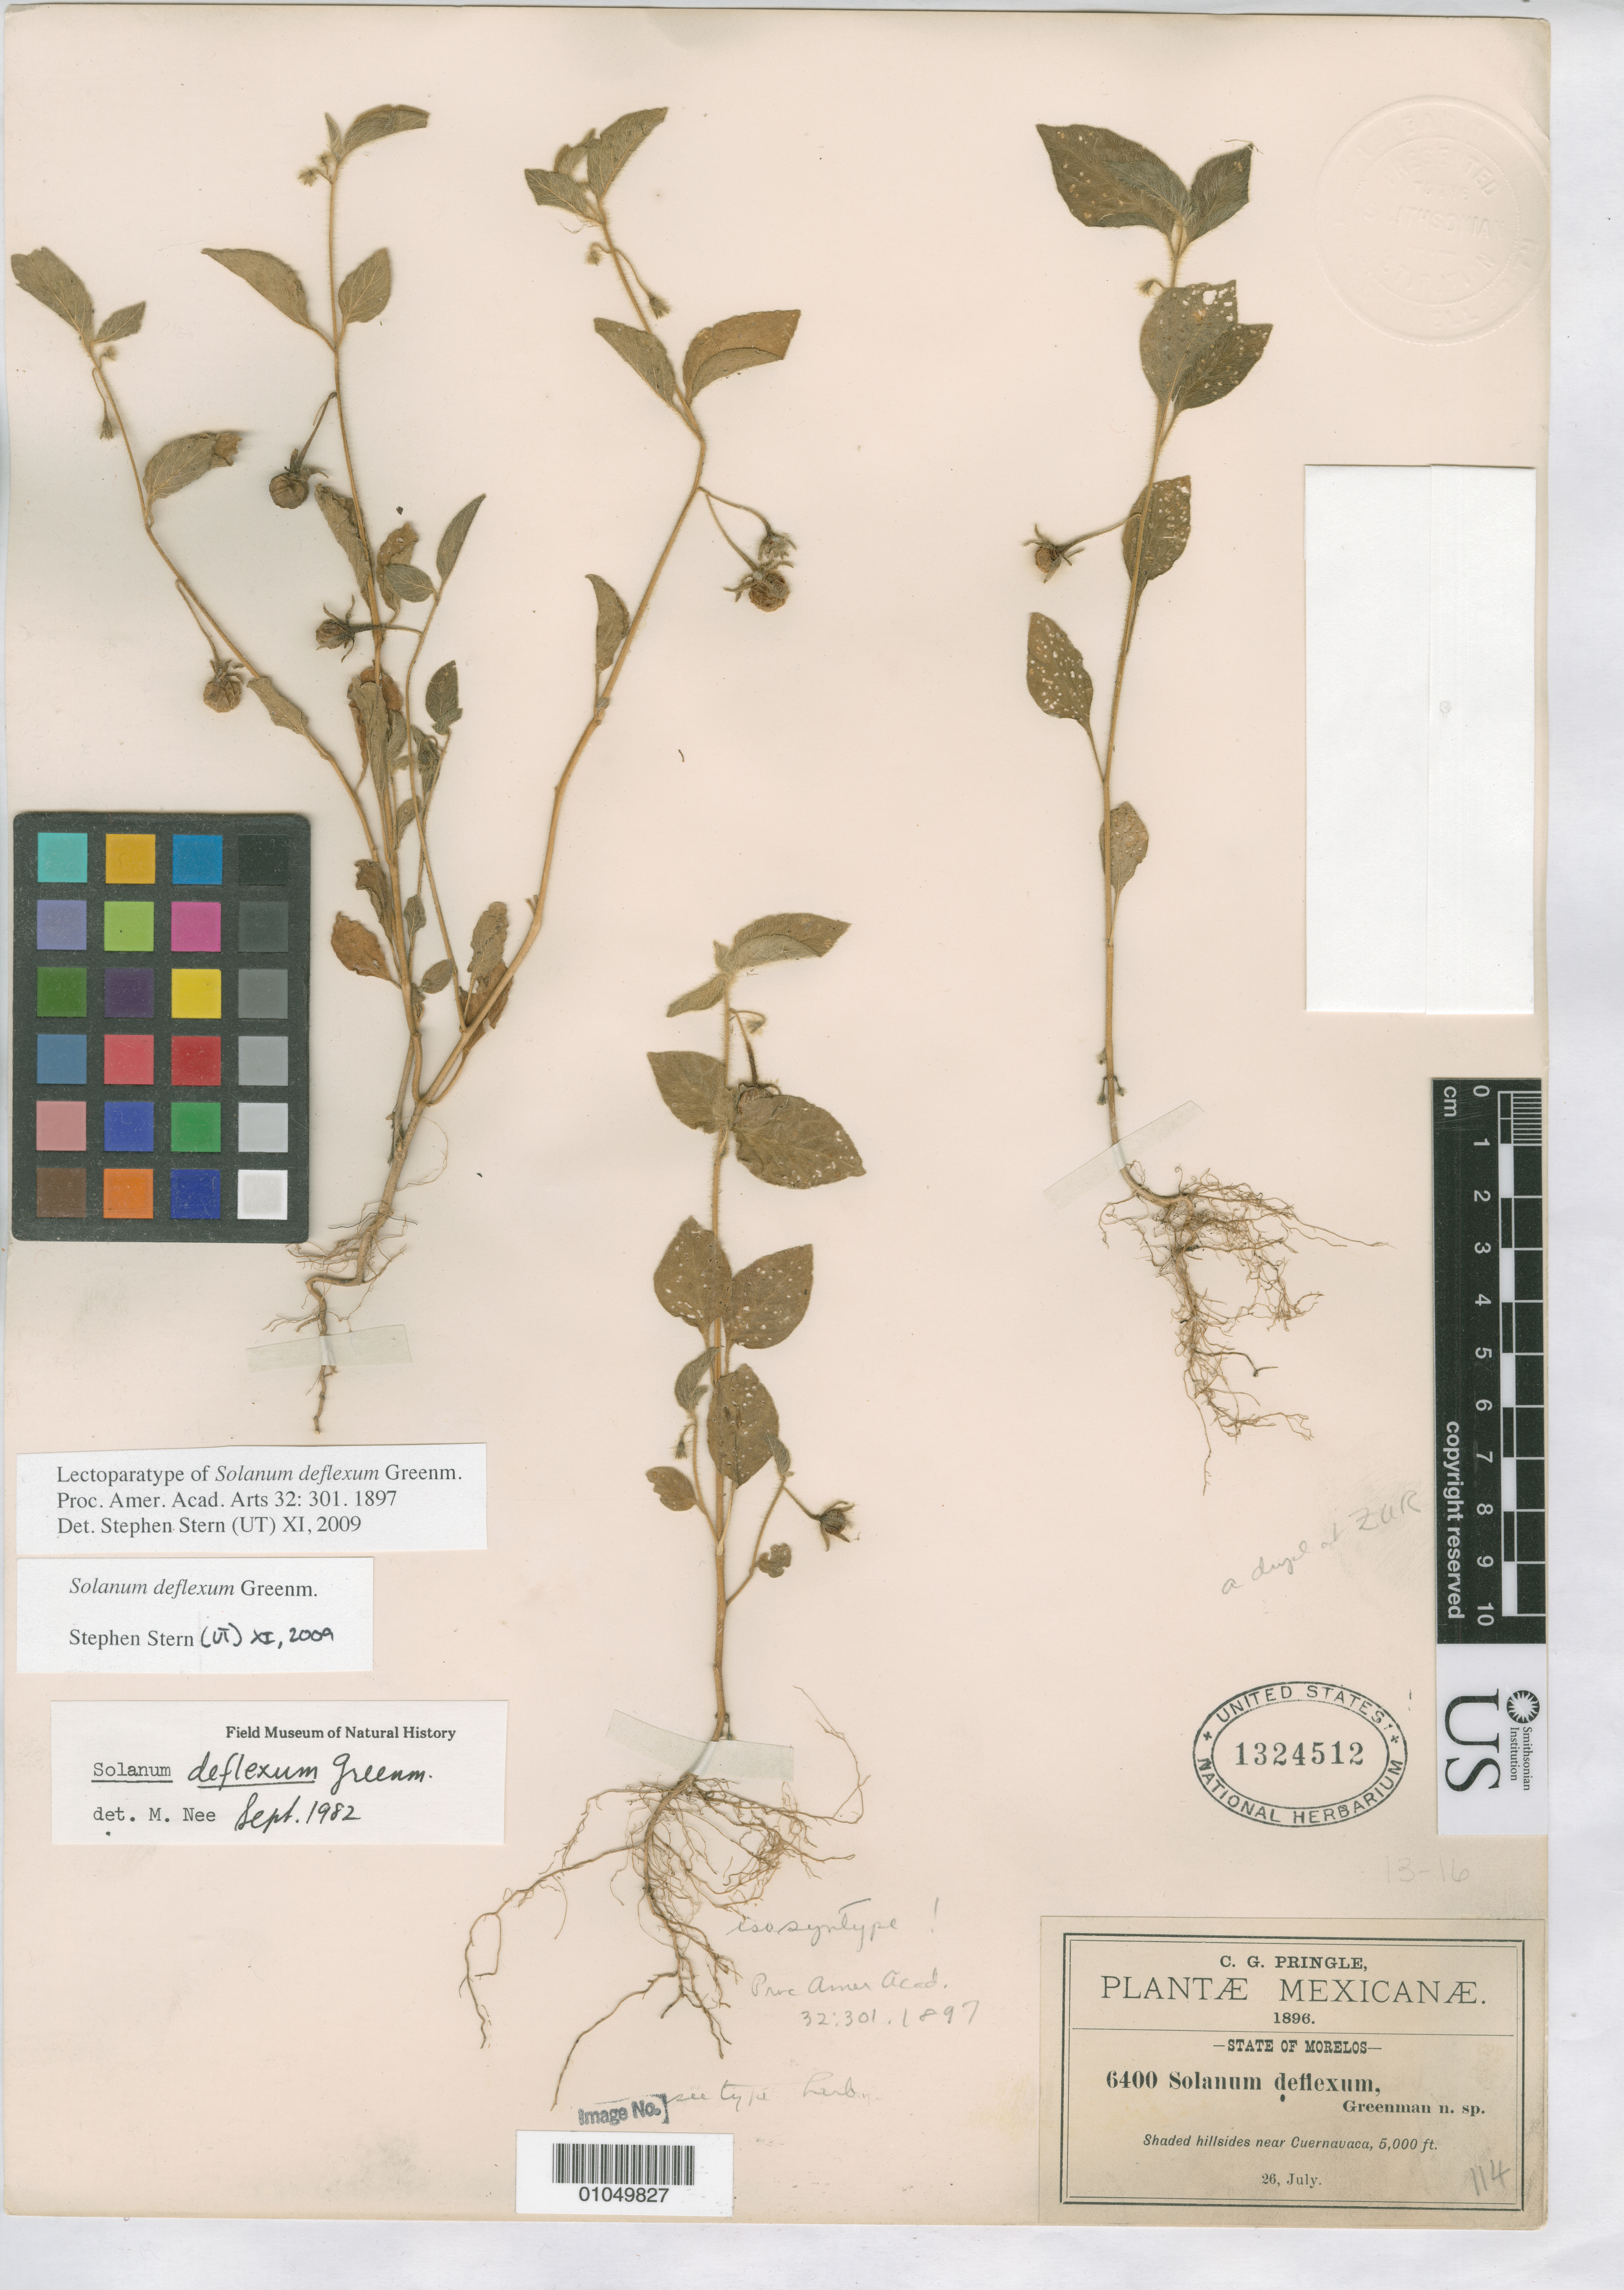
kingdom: Plantae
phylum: Tracheophyta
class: Magnoliopsida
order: Solanales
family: Solanaceae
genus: Solanum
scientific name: Solanum deflexum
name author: Greenm.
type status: Isosyntype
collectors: C. G. Pringle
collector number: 6400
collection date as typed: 26 Jul 1896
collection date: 1896-07-26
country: Mexico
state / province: Morelos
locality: Shaded hillsides near Cuernavaca.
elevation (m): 1524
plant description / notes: Annotated by S. Stern (2009) as "lectoparatype"; lectotypification apparently ined.; Specimen ex John Donnell Smith herbarium.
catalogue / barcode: US 1324512